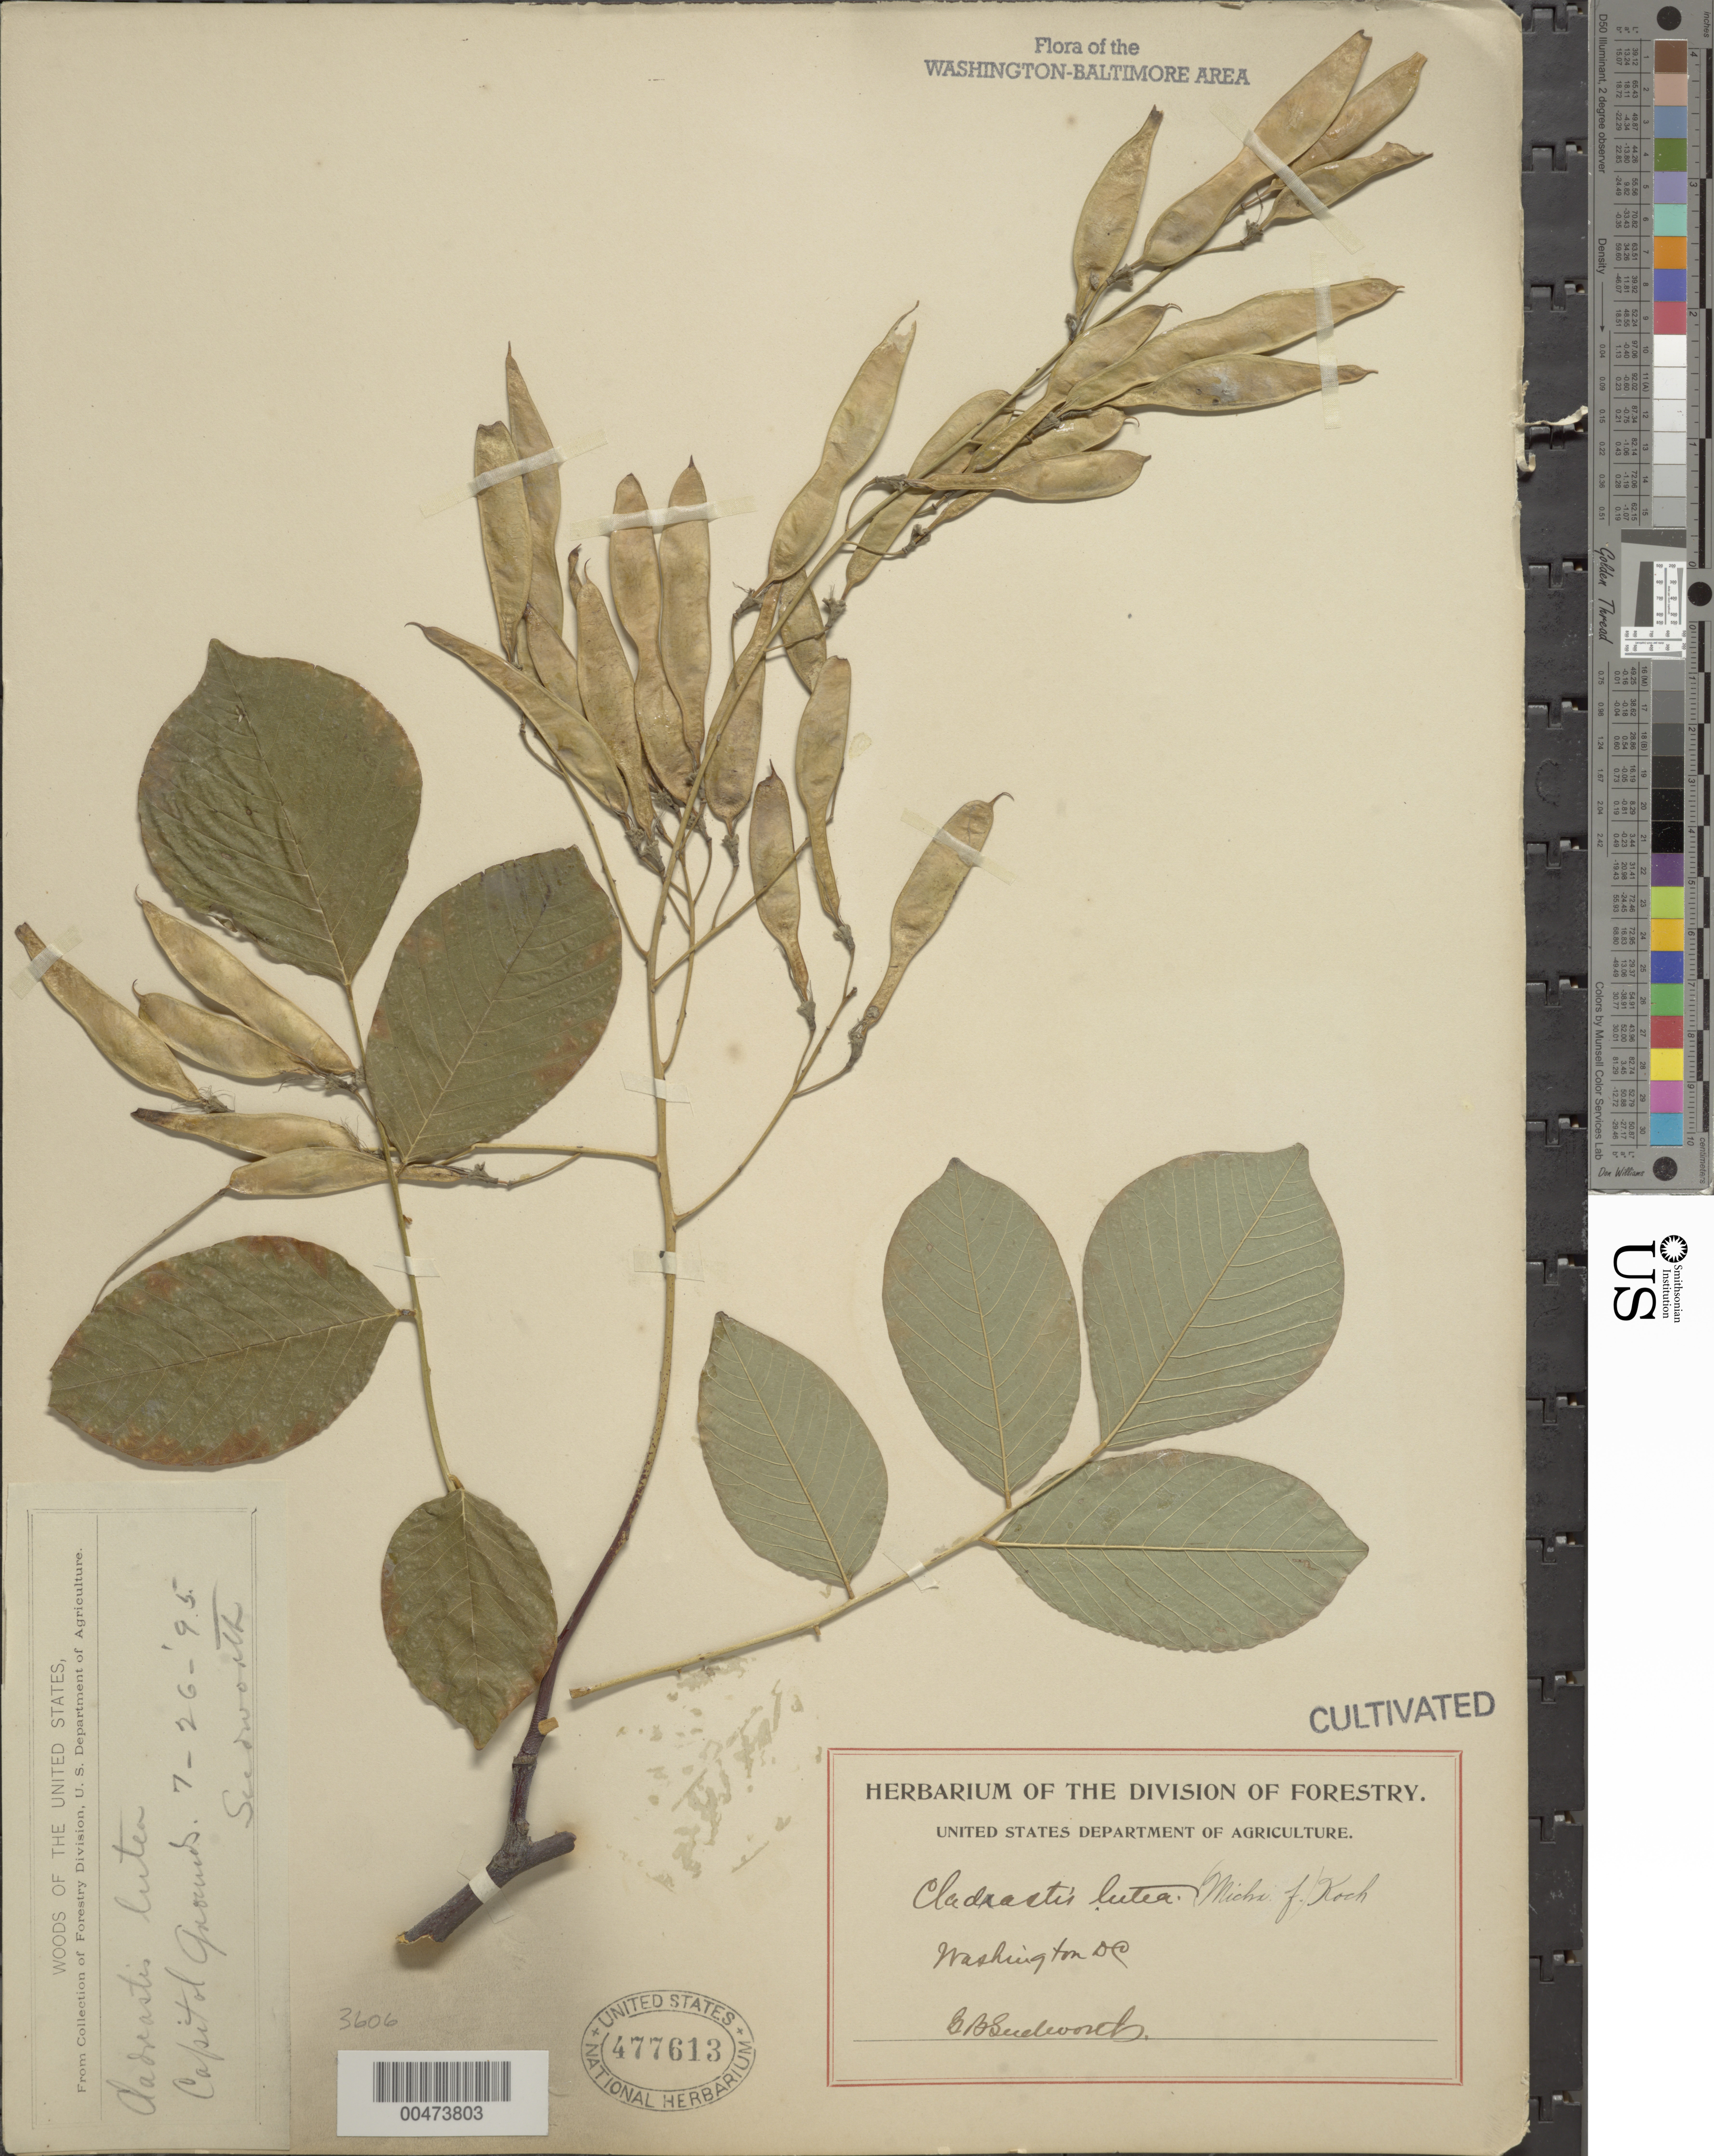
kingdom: Plantae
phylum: Tracheophyta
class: Magnoliopsida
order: Fabales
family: Fabaceae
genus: Cladrastis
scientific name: Cladrastis lutea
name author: (Michx.) Koch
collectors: G. B. Sudworth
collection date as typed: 26 Jul 1895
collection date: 1895-07-26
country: United States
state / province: District of Columbia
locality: Capitol grounds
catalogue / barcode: US 477613